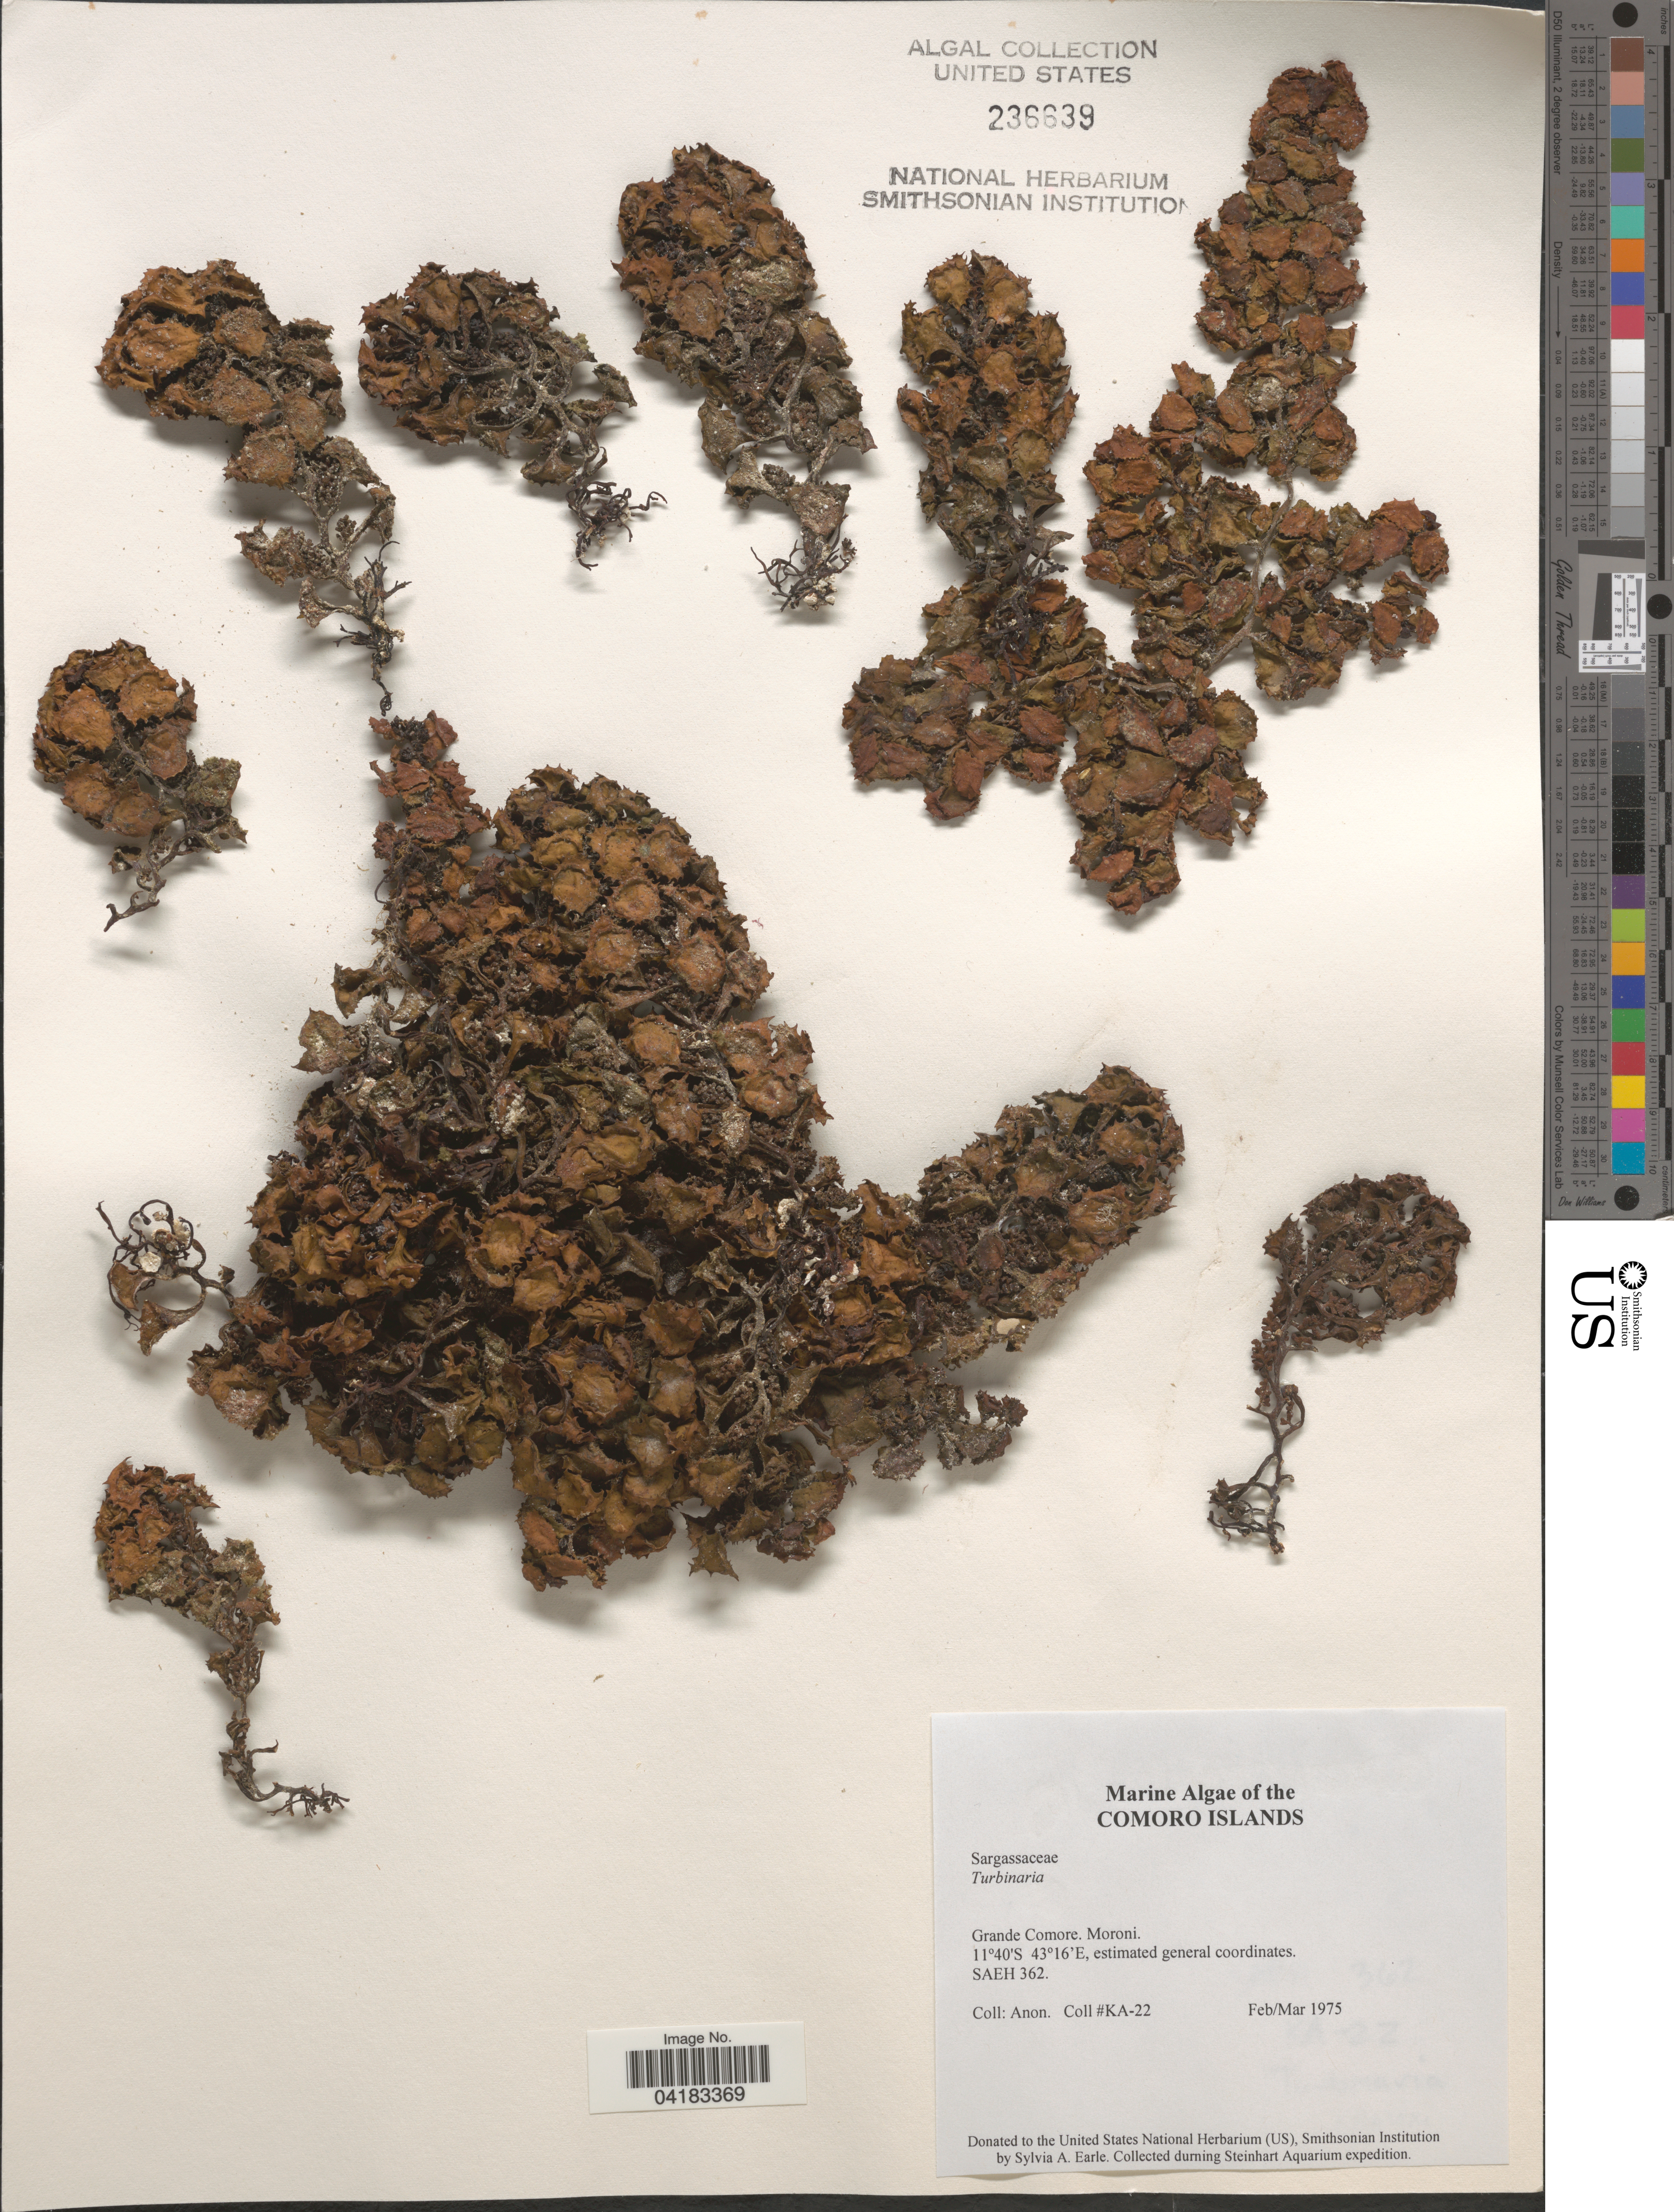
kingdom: Chromista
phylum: Ochrophyta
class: Phaeophyceae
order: Fucales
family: Sargassaceae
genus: Turbinaria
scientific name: Turbinaria sp.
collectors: -. Anon.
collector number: KA-22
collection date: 1975-02/1975-03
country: Comoros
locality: Comoro Islands. Grande Comore. Moroni. SAEH 362. Steinhart Aquarium expedition.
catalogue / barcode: US 236639